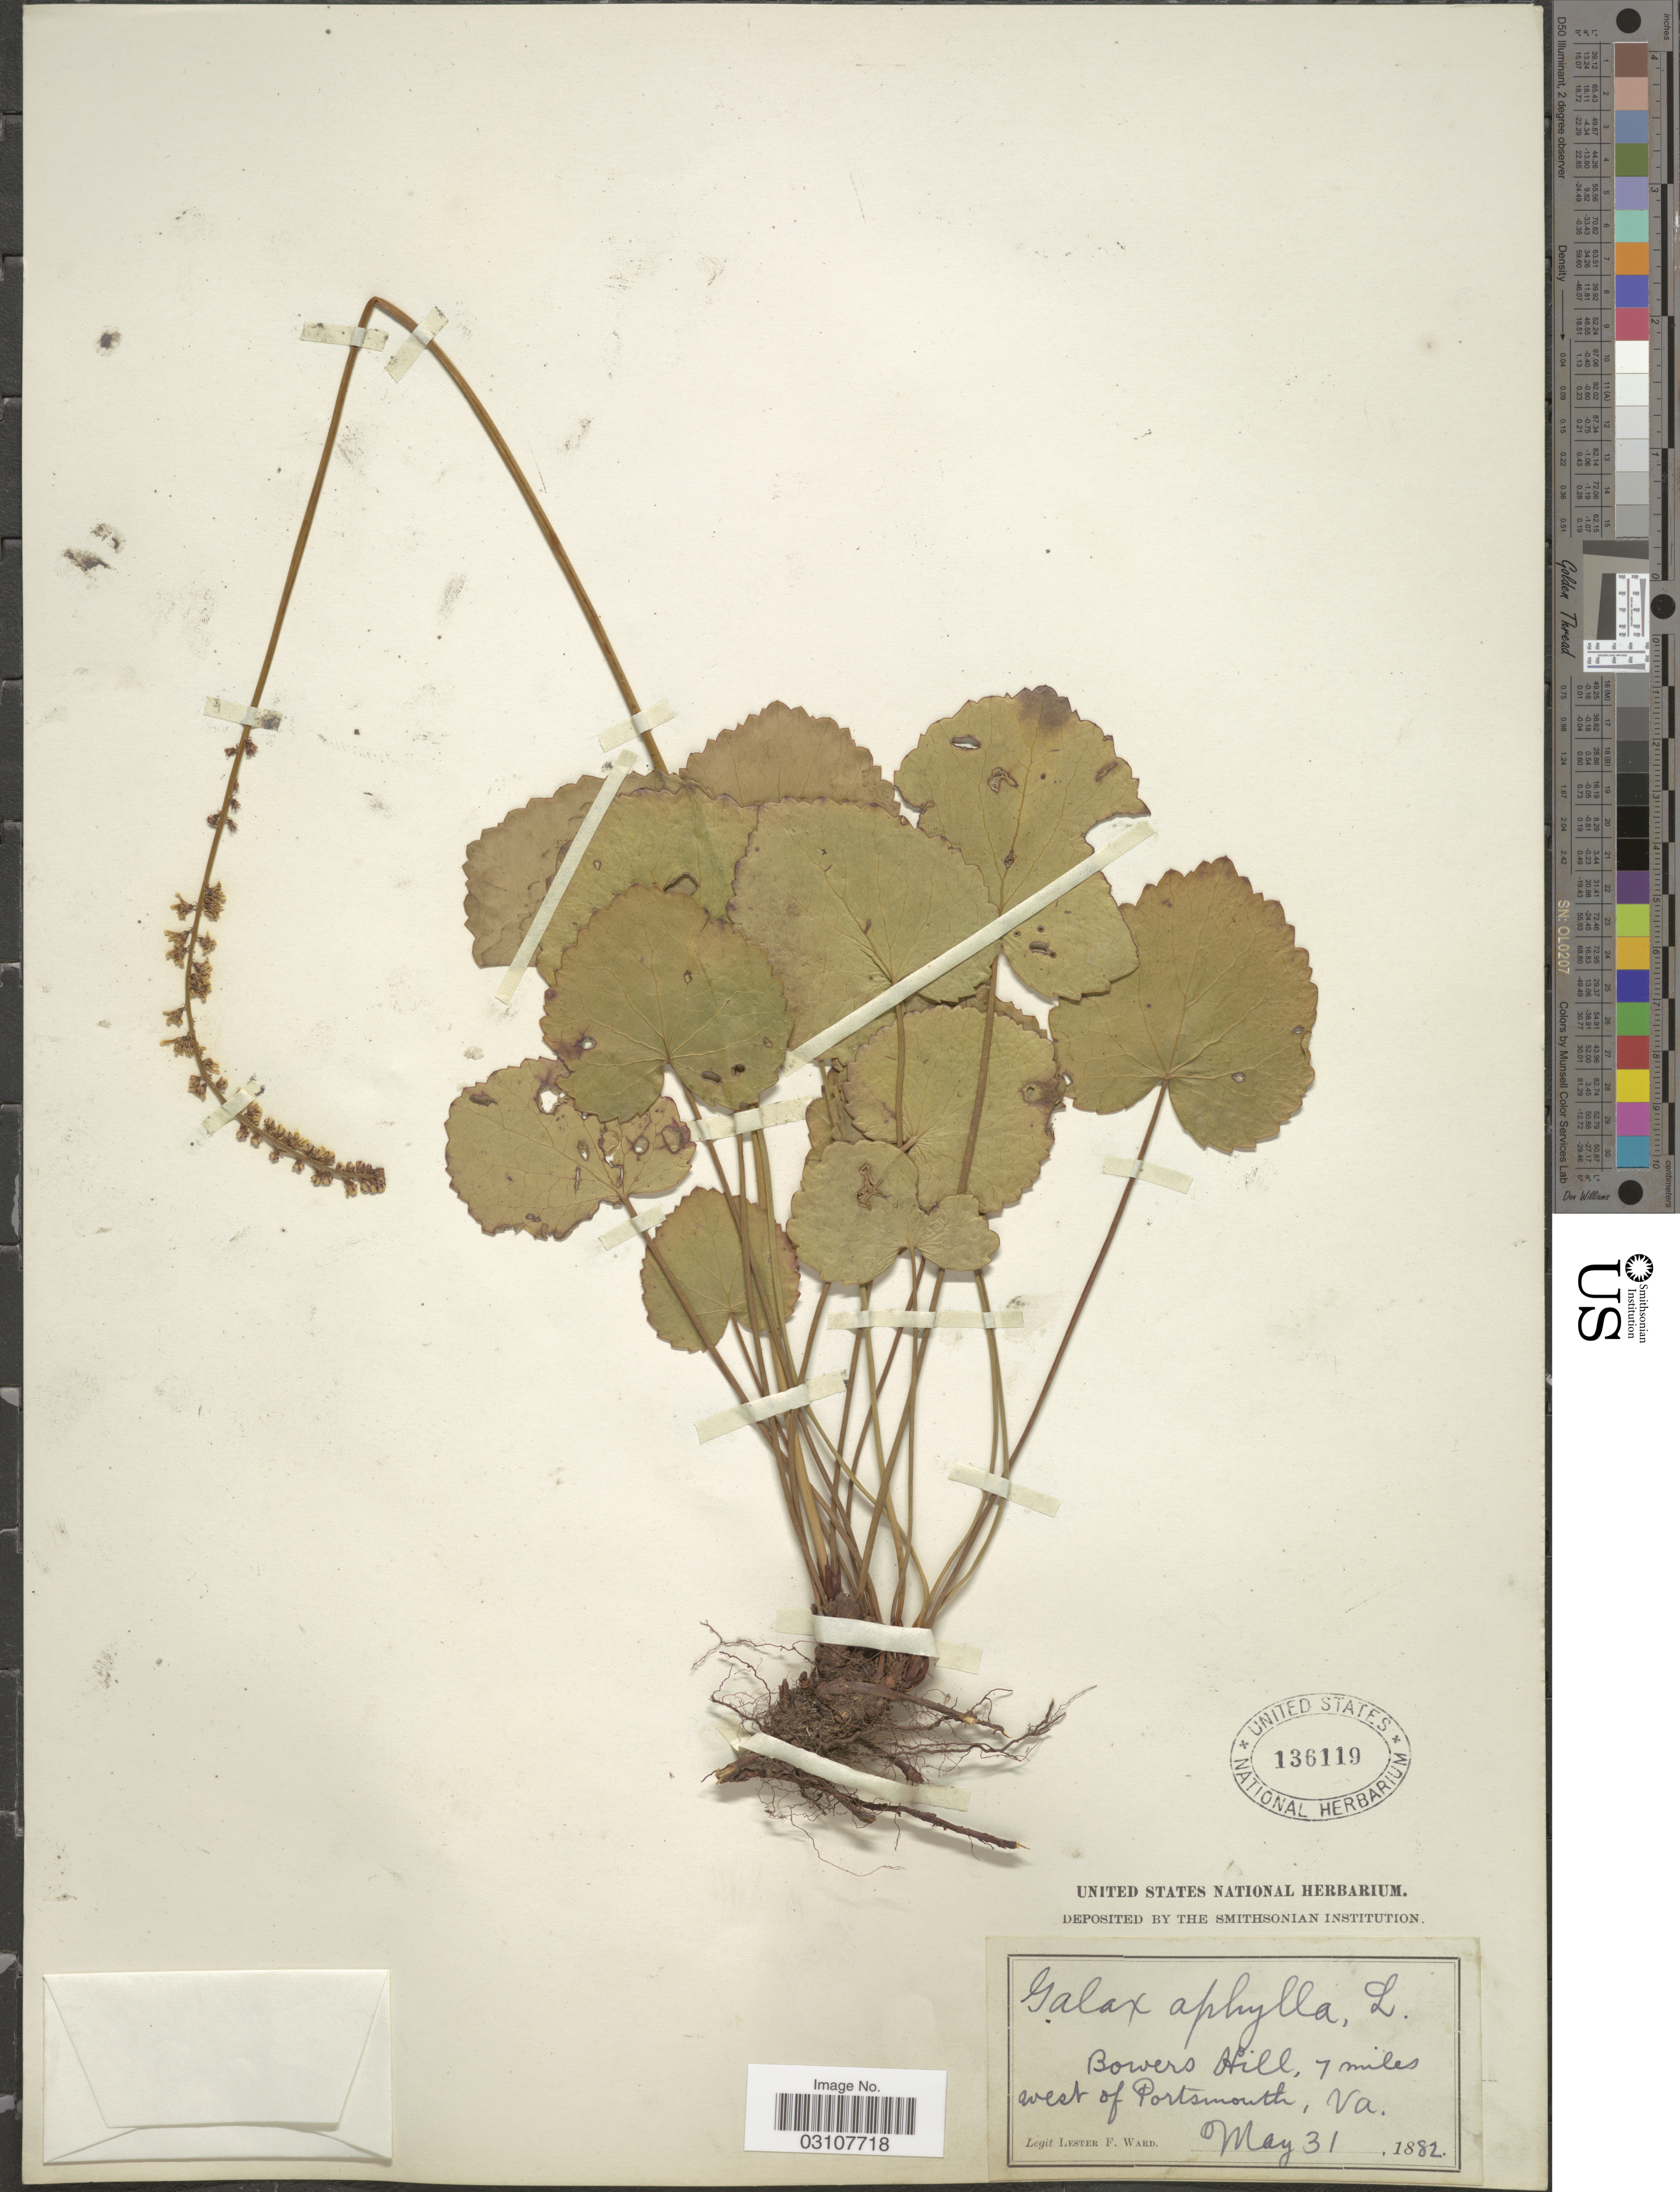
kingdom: Plantae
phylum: Tracheophyta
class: Magnoliopsida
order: Ericales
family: Diapensiaceae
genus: Galax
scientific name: Galax urceolata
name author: (Poir.) Brummitt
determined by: Gaynor, Michelle L., (FLAS), University of Florida (UNITED STATES)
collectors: L. F. Ward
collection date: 1882-05-31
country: United States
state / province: Virginia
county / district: City of Chesapeake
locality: Bowers Hill, 7 miles west of Portsmouth.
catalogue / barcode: US 136119